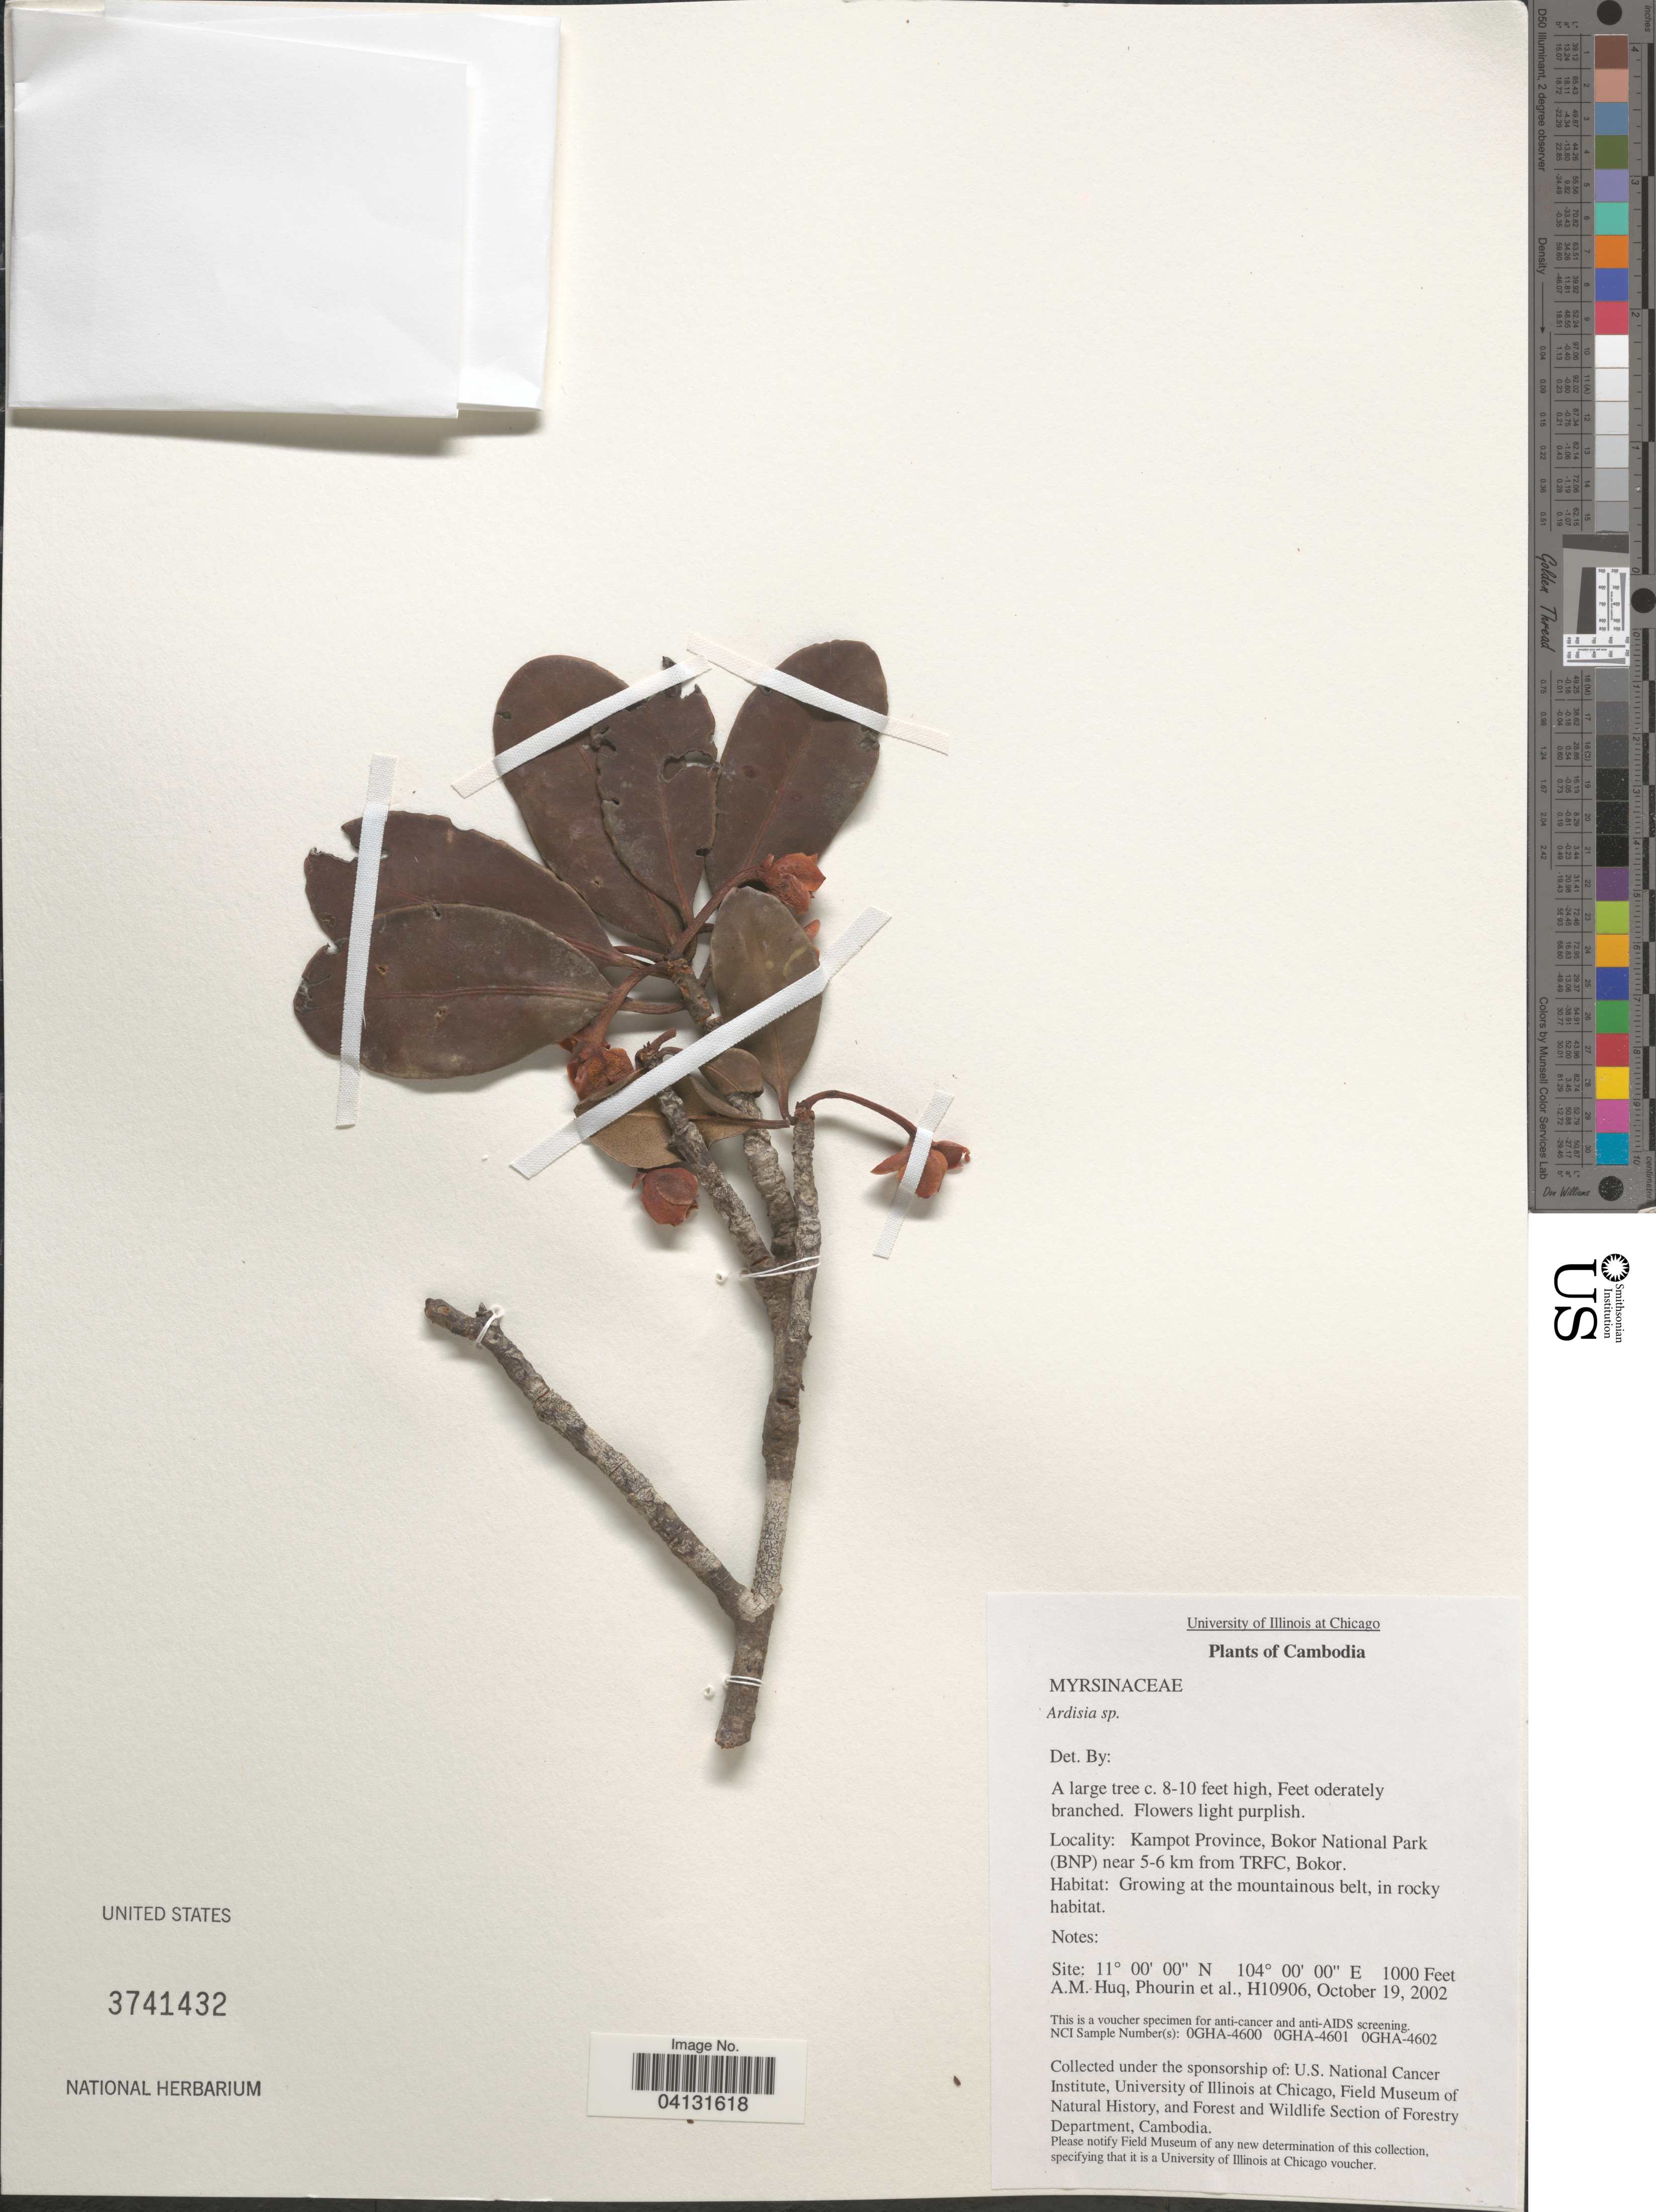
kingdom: Plantae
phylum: Tracheophyta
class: Magnoliopsida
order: Ericales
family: Primulaceae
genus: Ardisia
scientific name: Ardisia sp.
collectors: A. M. Huq, -- Phourin & et al.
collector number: H10906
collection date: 2002-10-19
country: Cambodia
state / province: Kâmpât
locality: Kampot Province, Bokor National Park (BNP) near 5-6 km from TRFC, Bokor.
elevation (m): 305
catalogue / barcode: US 3741432